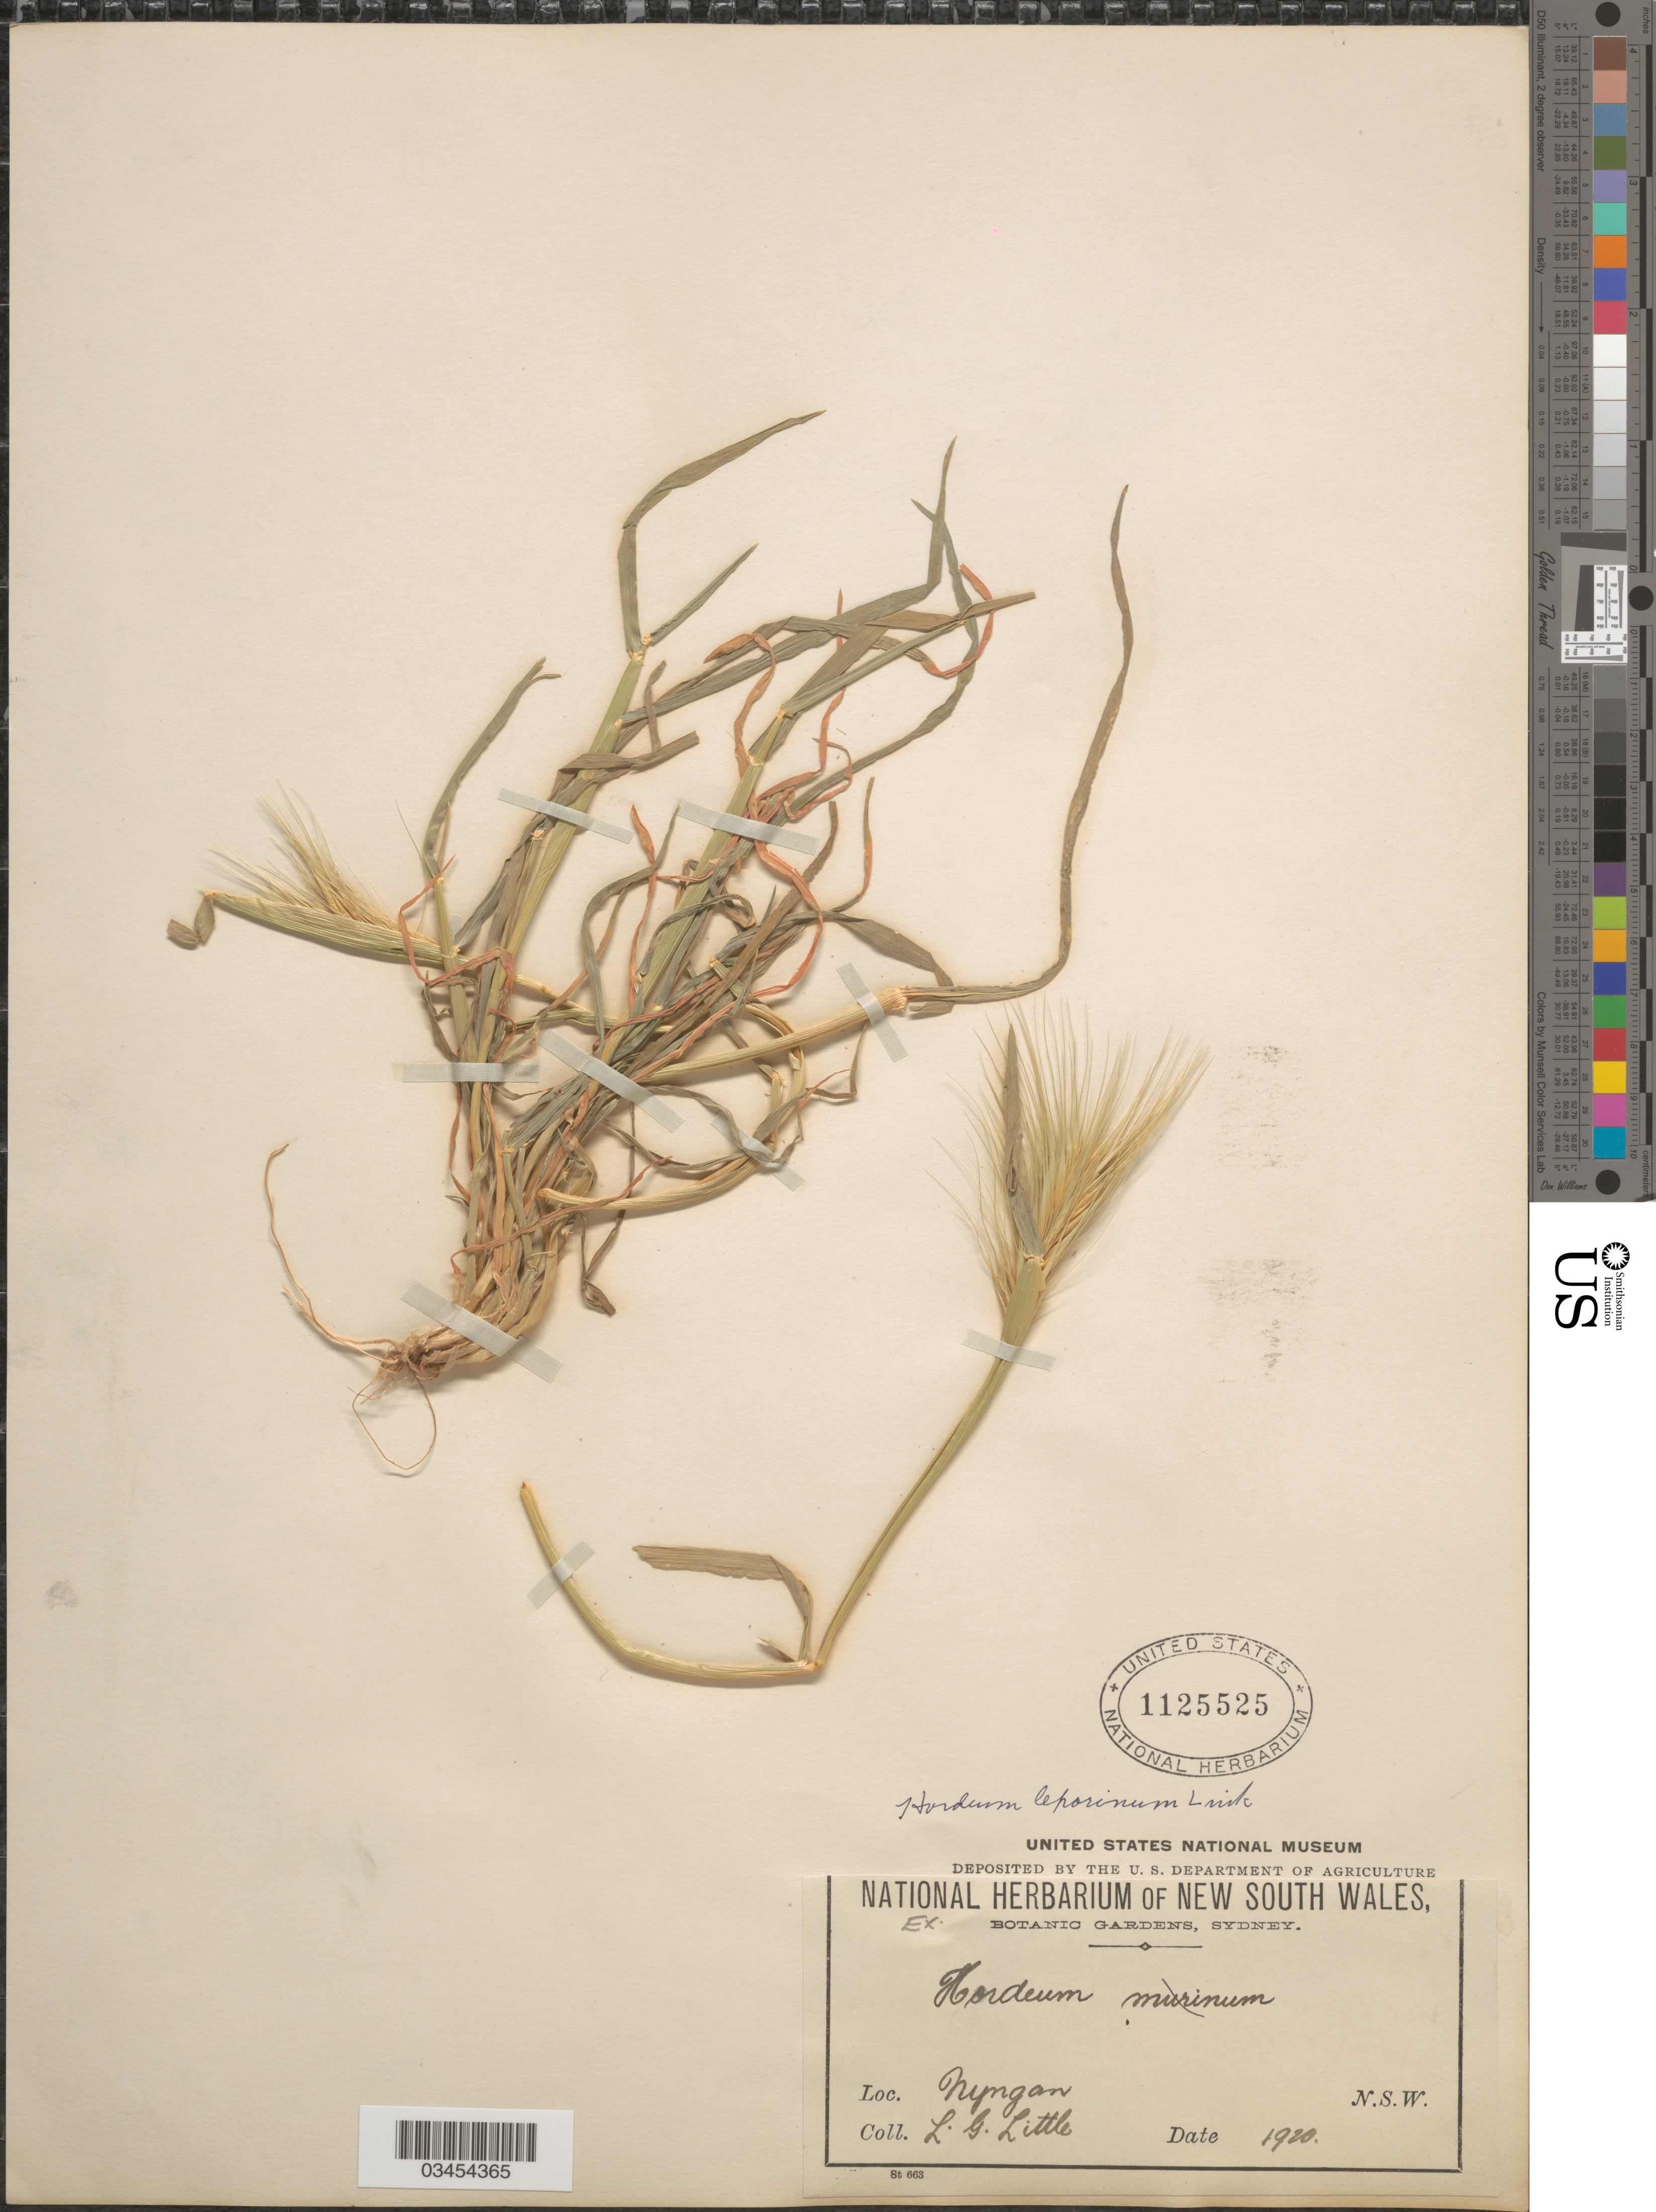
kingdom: Plantae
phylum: Tracheophyta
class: Liliopsida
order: Poales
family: Poaceae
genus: Hordeum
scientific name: Hordeum murinum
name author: L.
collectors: L. Little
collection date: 1920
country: Australia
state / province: New South Wales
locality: Nyngan.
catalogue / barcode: US 1125525